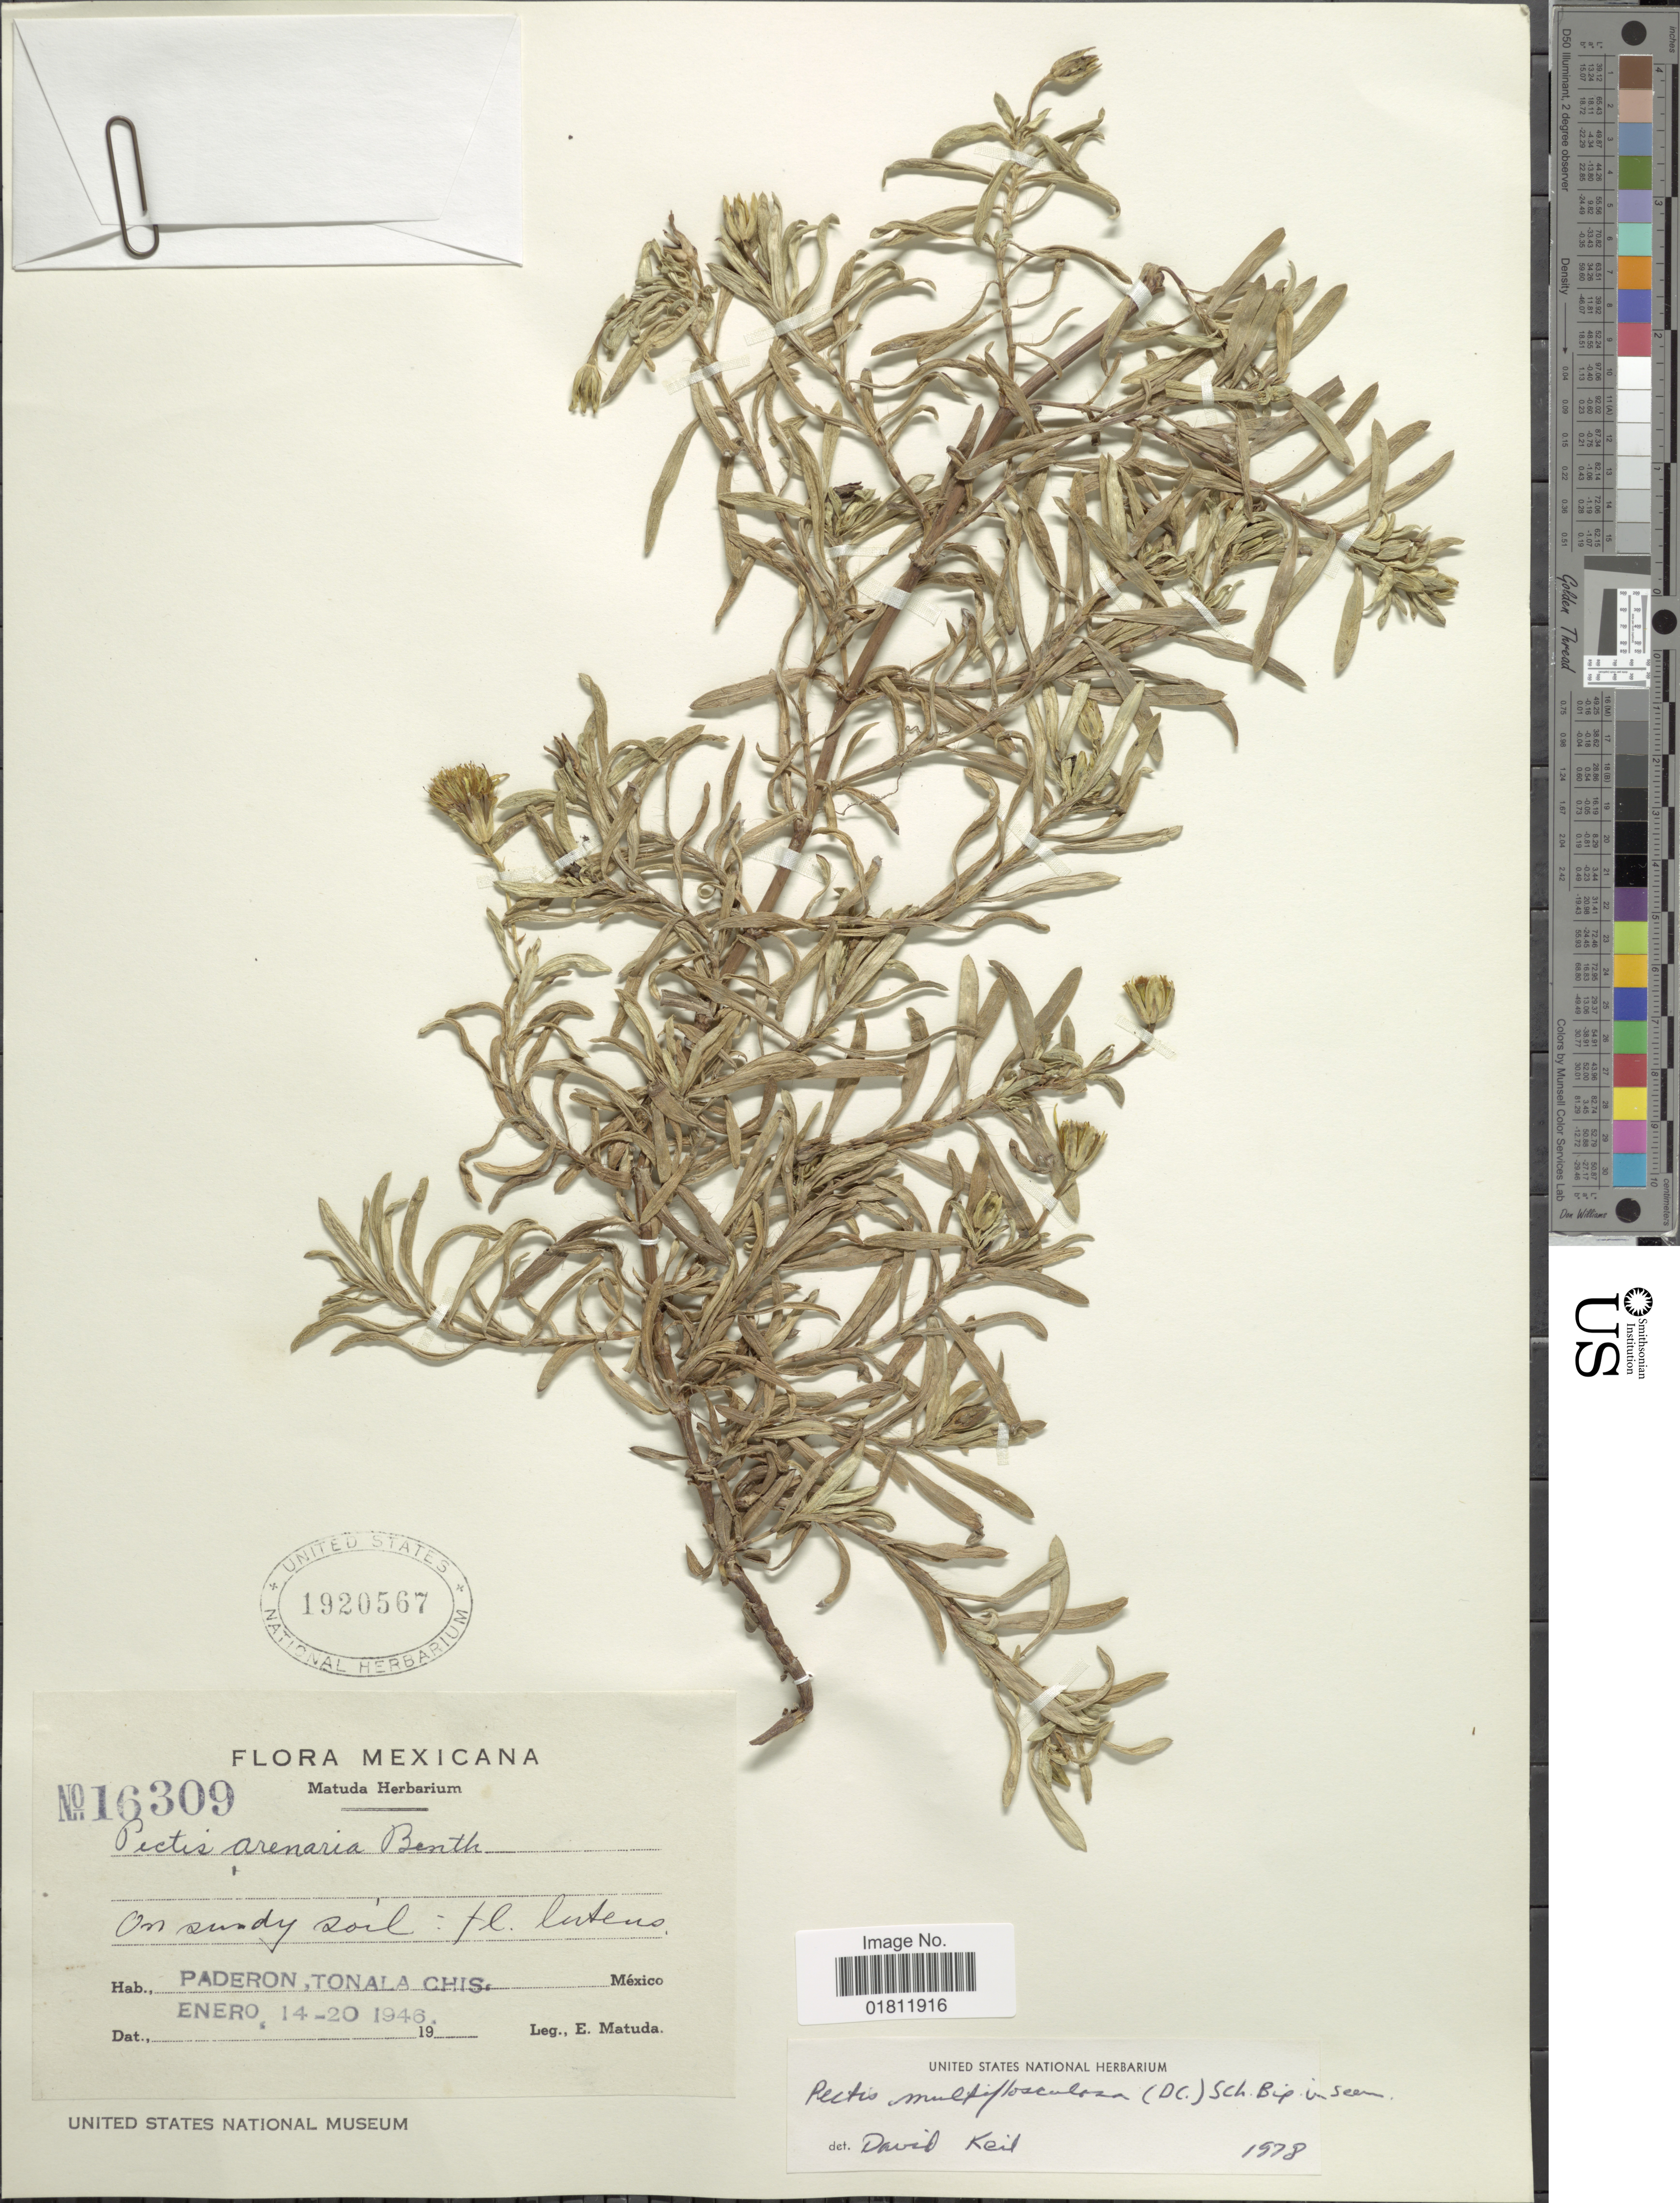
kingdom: Plantae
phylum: Tracheophyta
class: Magnoliopsida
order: Asterales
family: Asteraceae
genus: Pectis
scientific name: Pectis multiflosculosa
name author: (DC.) Sch. Bip.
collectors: E. Matuda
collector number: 16309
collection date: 1946-01-14/1946-01-20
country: Mexico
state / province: Chiapas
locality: Paderon, Tonala Chis. Mexico.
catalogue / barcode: US 1920567